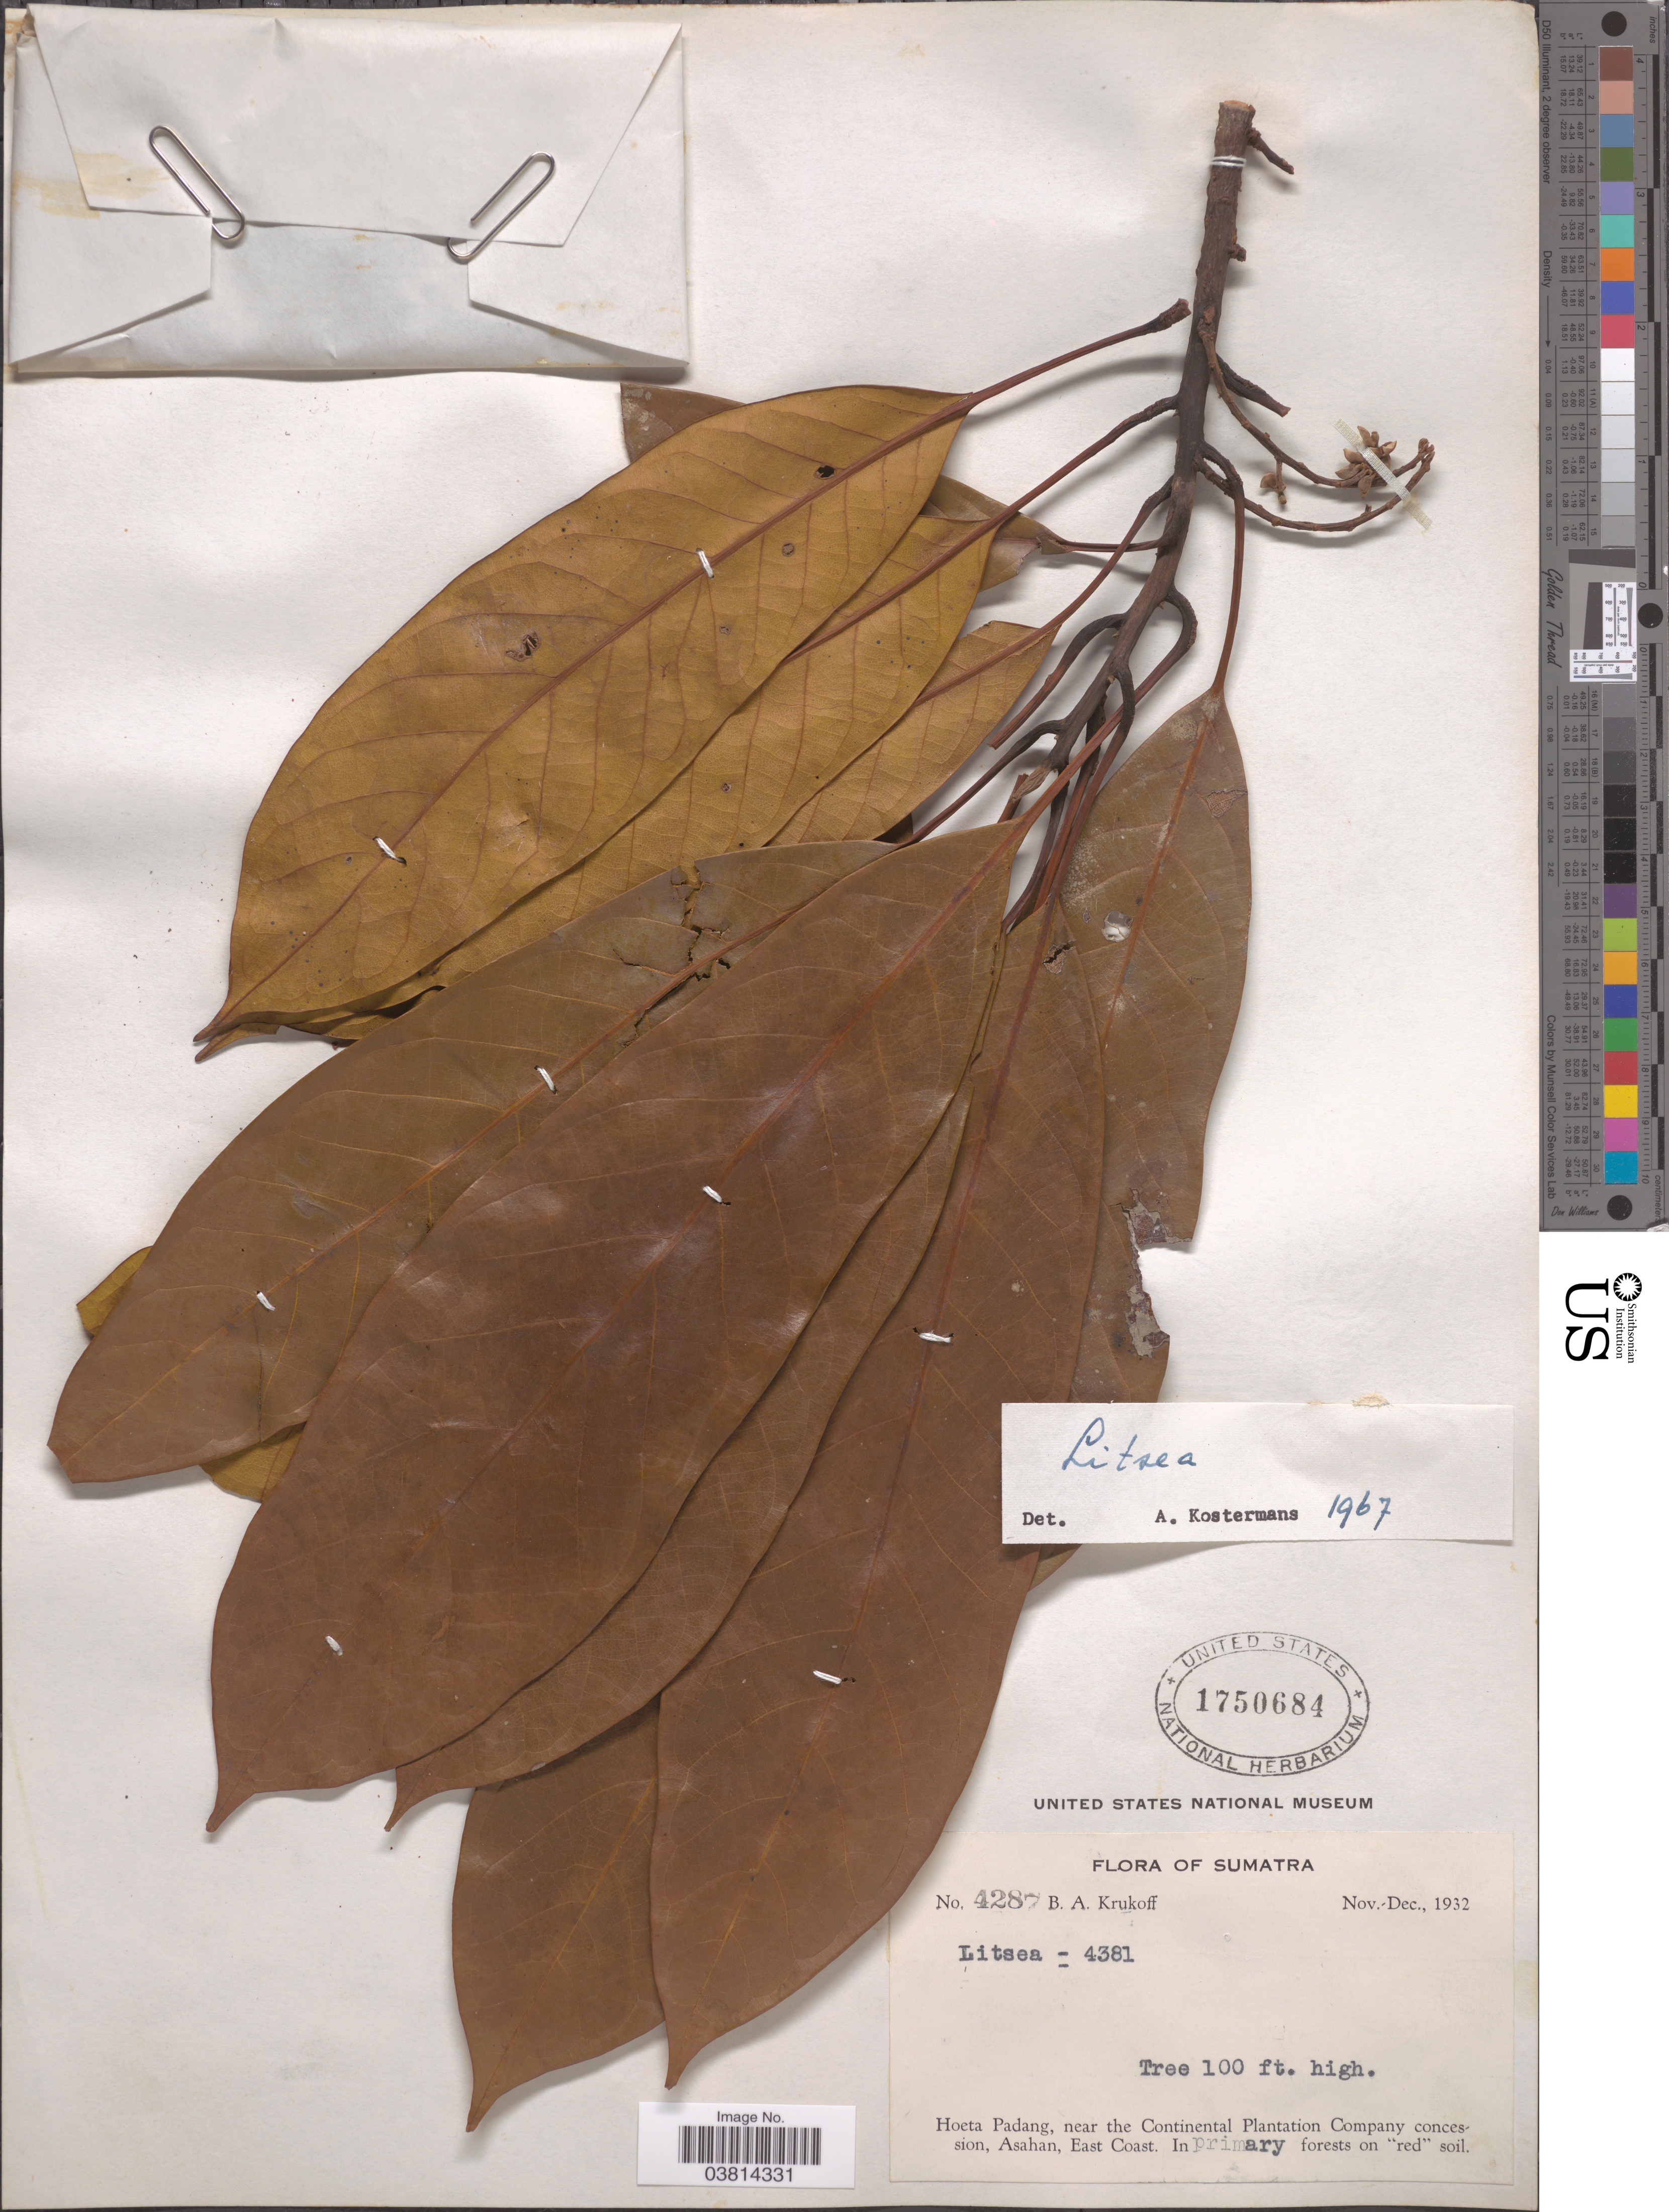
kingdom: Plantae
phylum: Tracheophyta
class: Magnoliopsida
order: Laurales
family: Lauraceae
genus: Litsea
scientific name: Litsea sp.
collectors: B. A. Krukoff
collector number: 4287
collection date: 1932-11/1932-12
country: Indonesia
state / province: Sumatra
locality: Hoeta Padang, near the Continental Plantation Company concession, Asahan, East Coast.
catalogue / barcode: US 1750684